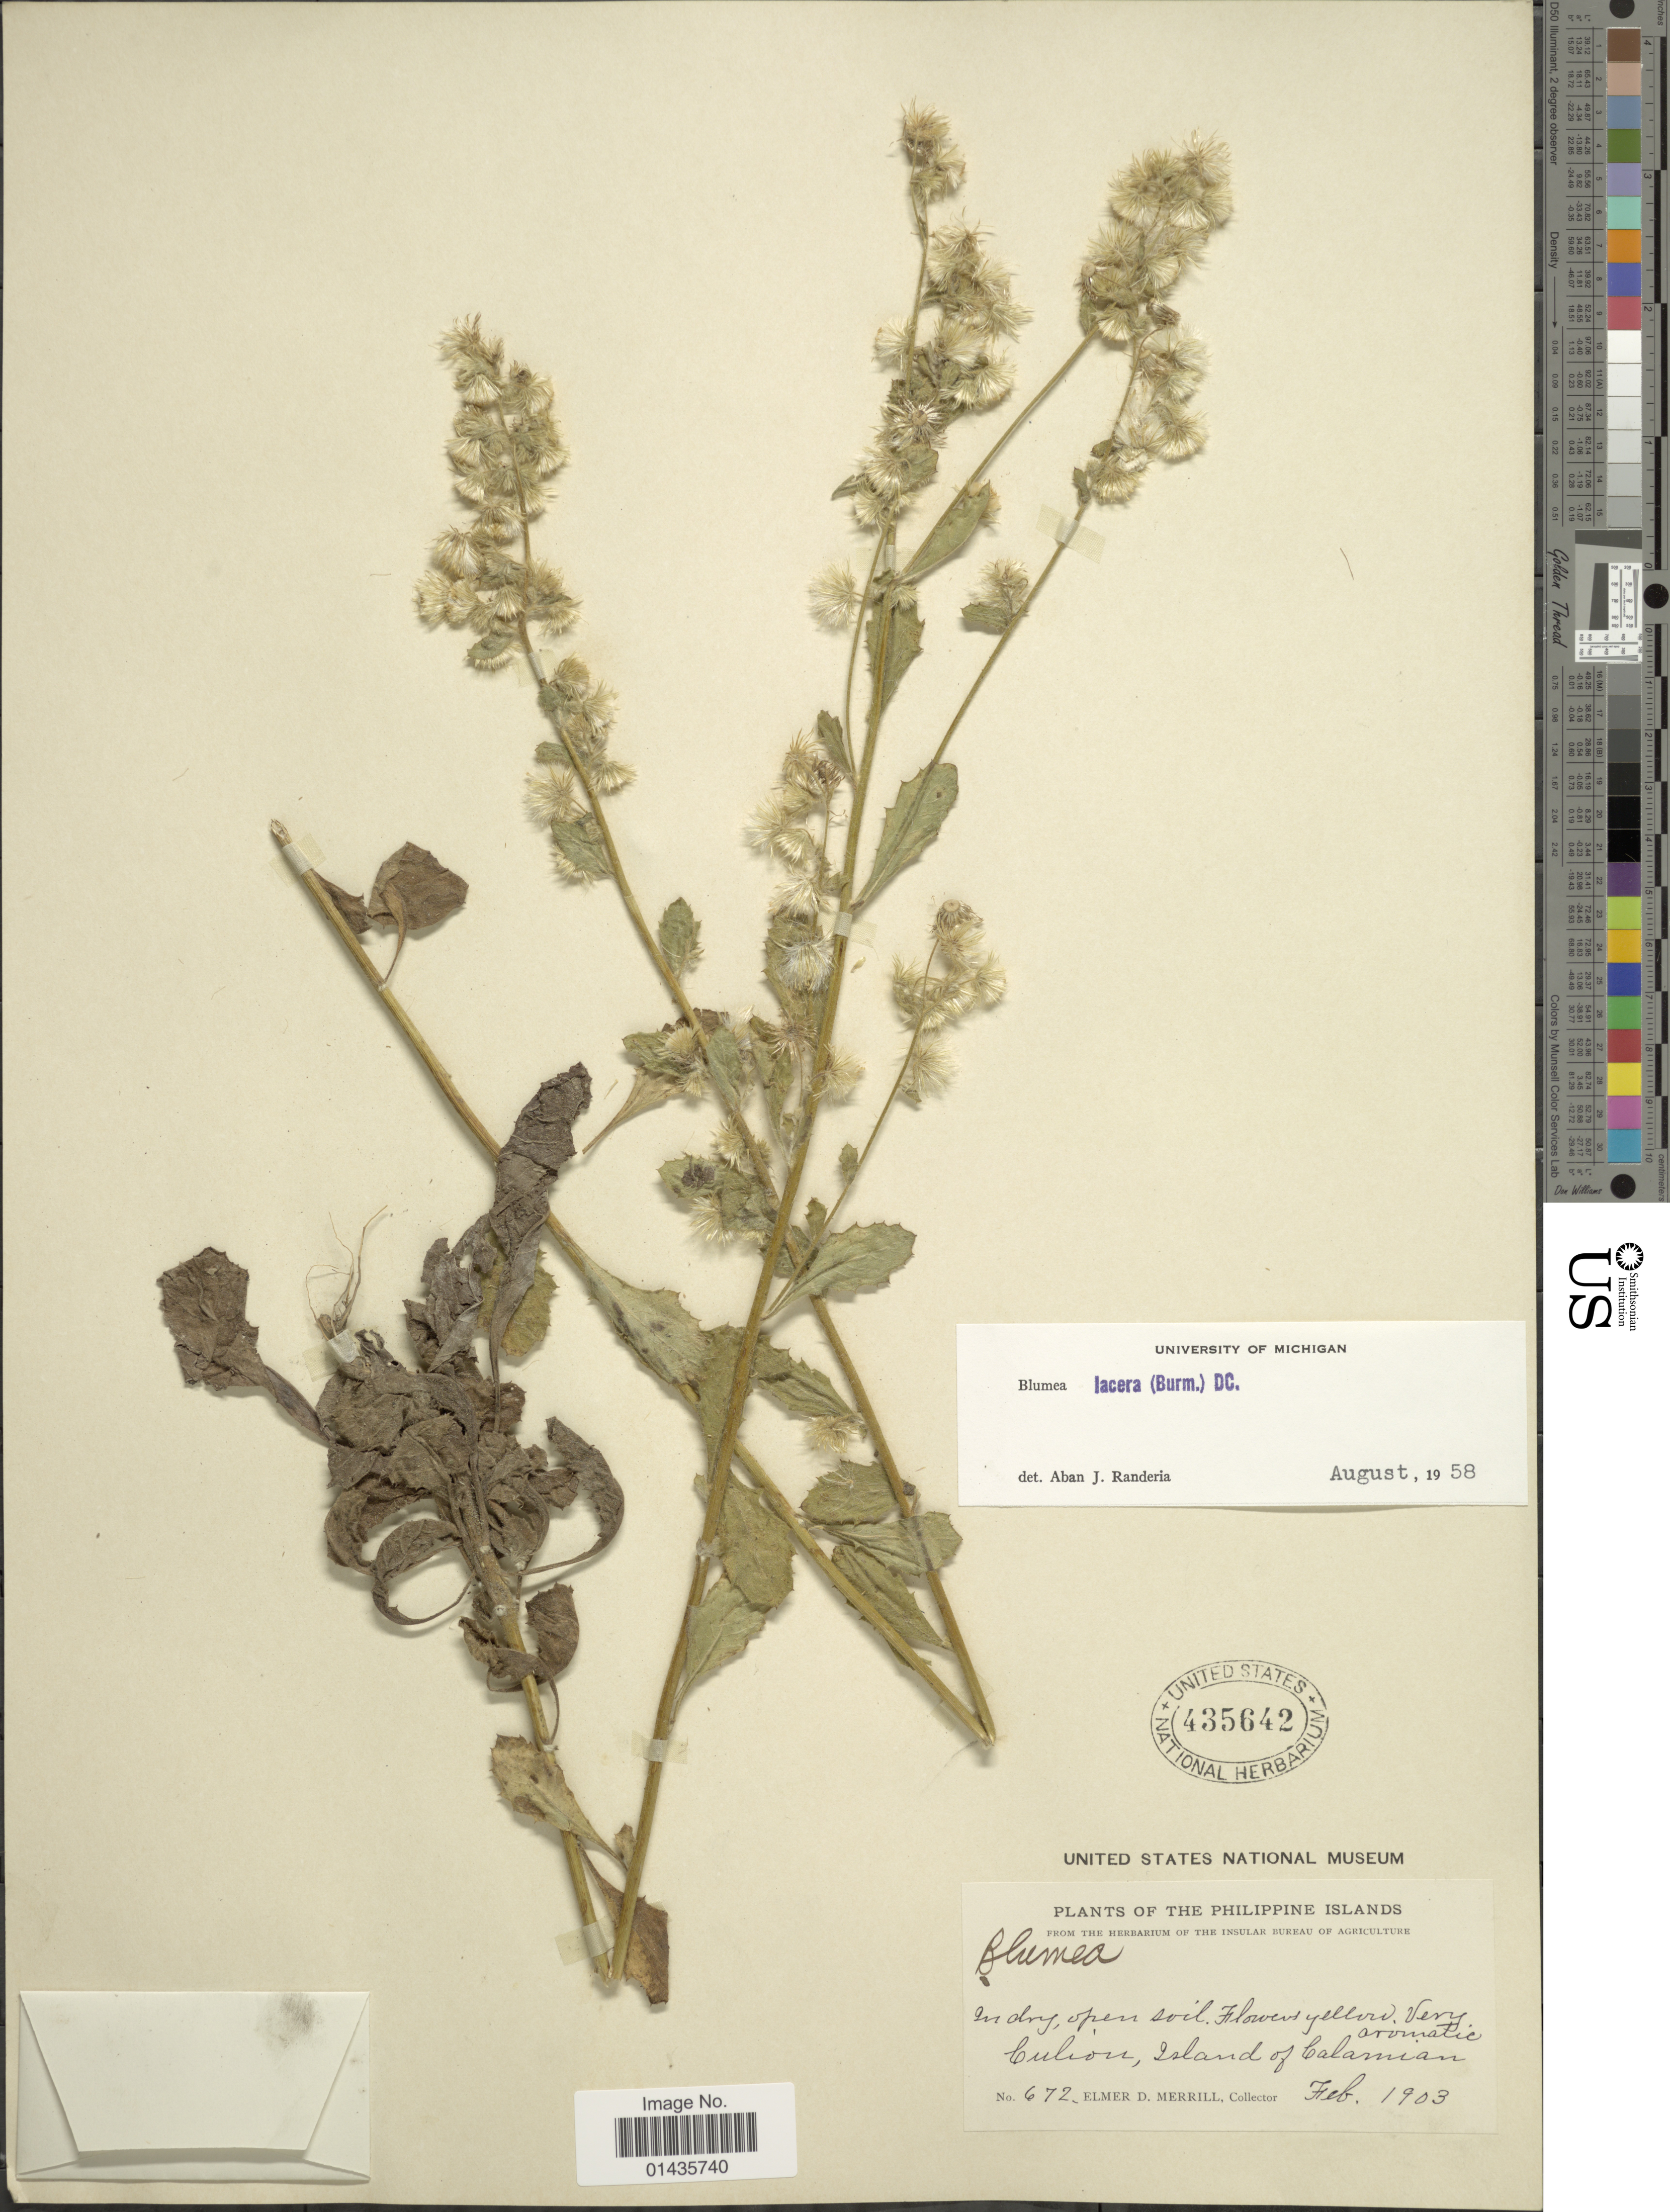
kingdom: Plantae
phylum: Tracheophyta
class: Magnoliopsida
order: Asterales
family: Asteraceae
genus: Blumea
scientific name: Blumea lacera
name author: (Roxb.) DC.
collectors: E. D. Merrill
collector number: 672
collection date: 1903-02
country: Philippines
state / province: Mimaropa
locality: Philippine Islands, Culion, Island of Calamian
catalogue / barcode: US 435642